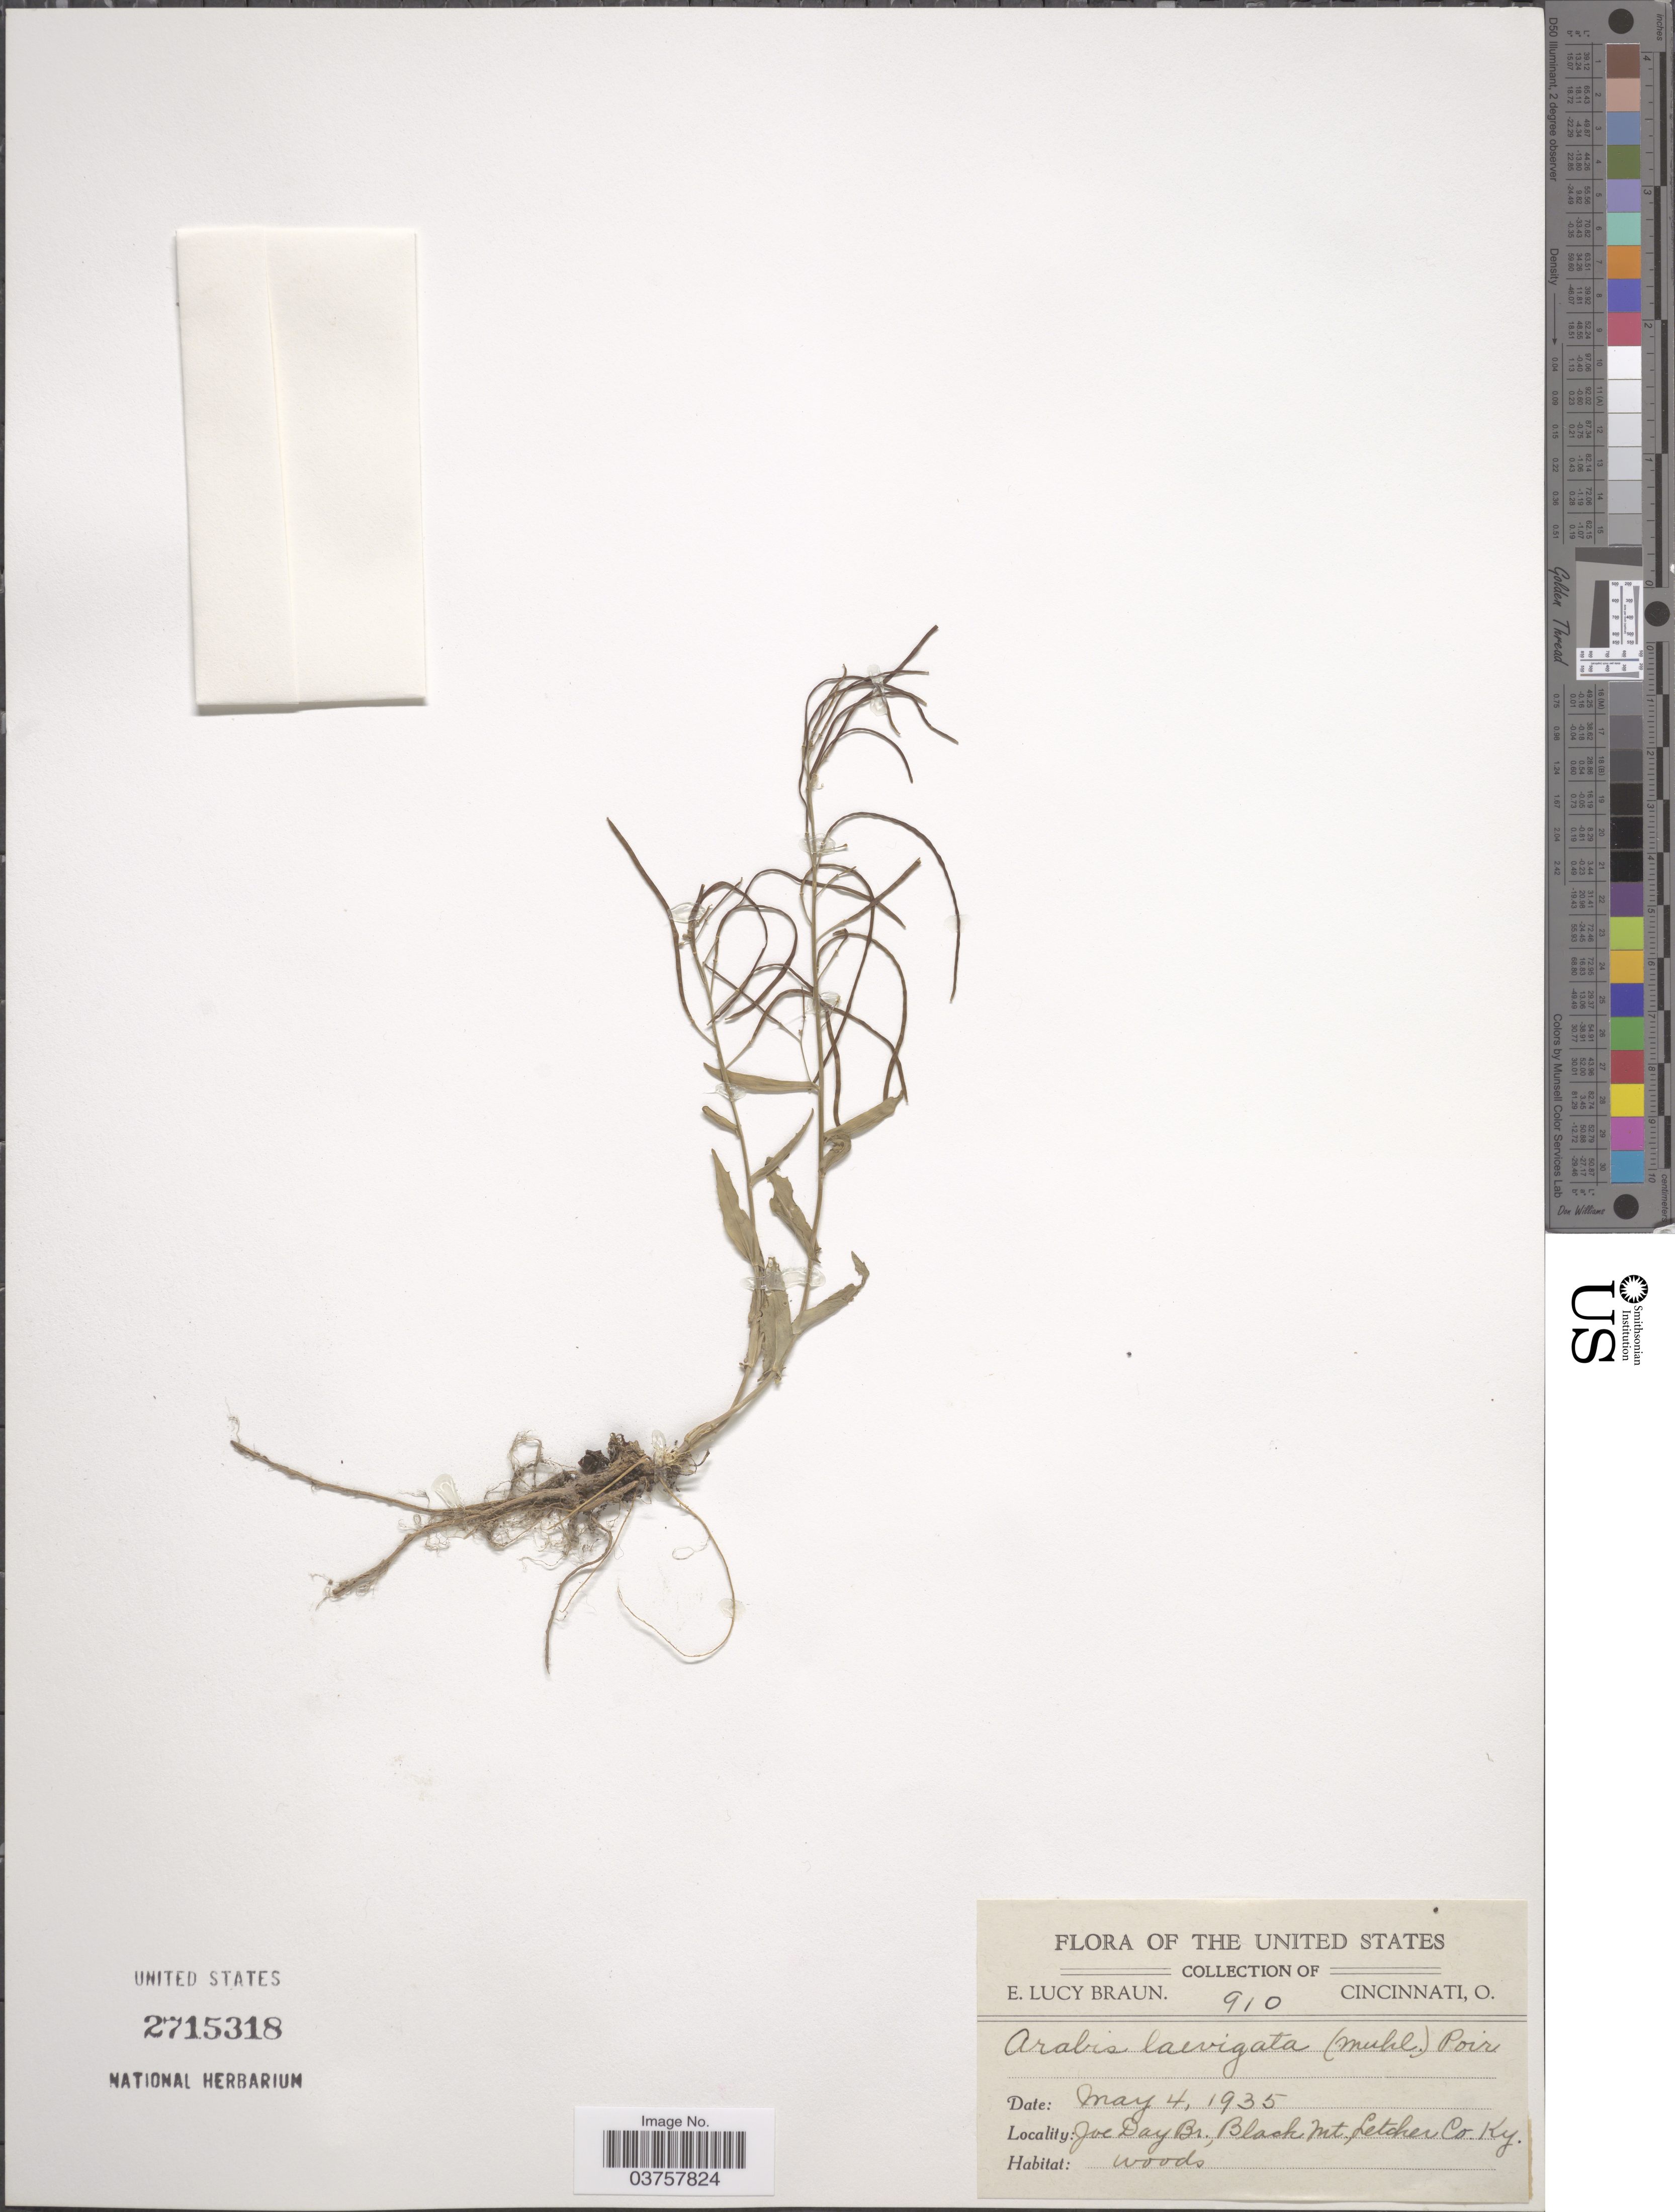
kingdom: Plantae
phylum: Tracheophyta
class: Magnoliopsida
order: Brassicales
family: Brassicaceae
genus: Arabis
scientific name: Arabis laevigata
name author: (Muhl. ex Willd.) Poir.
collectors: E. L. Braun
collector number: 910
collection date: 1935-05-04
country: United States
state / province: Kentucky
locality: Joe Day Br., Black Mt. Letcher Co.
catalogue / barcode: US 2715318